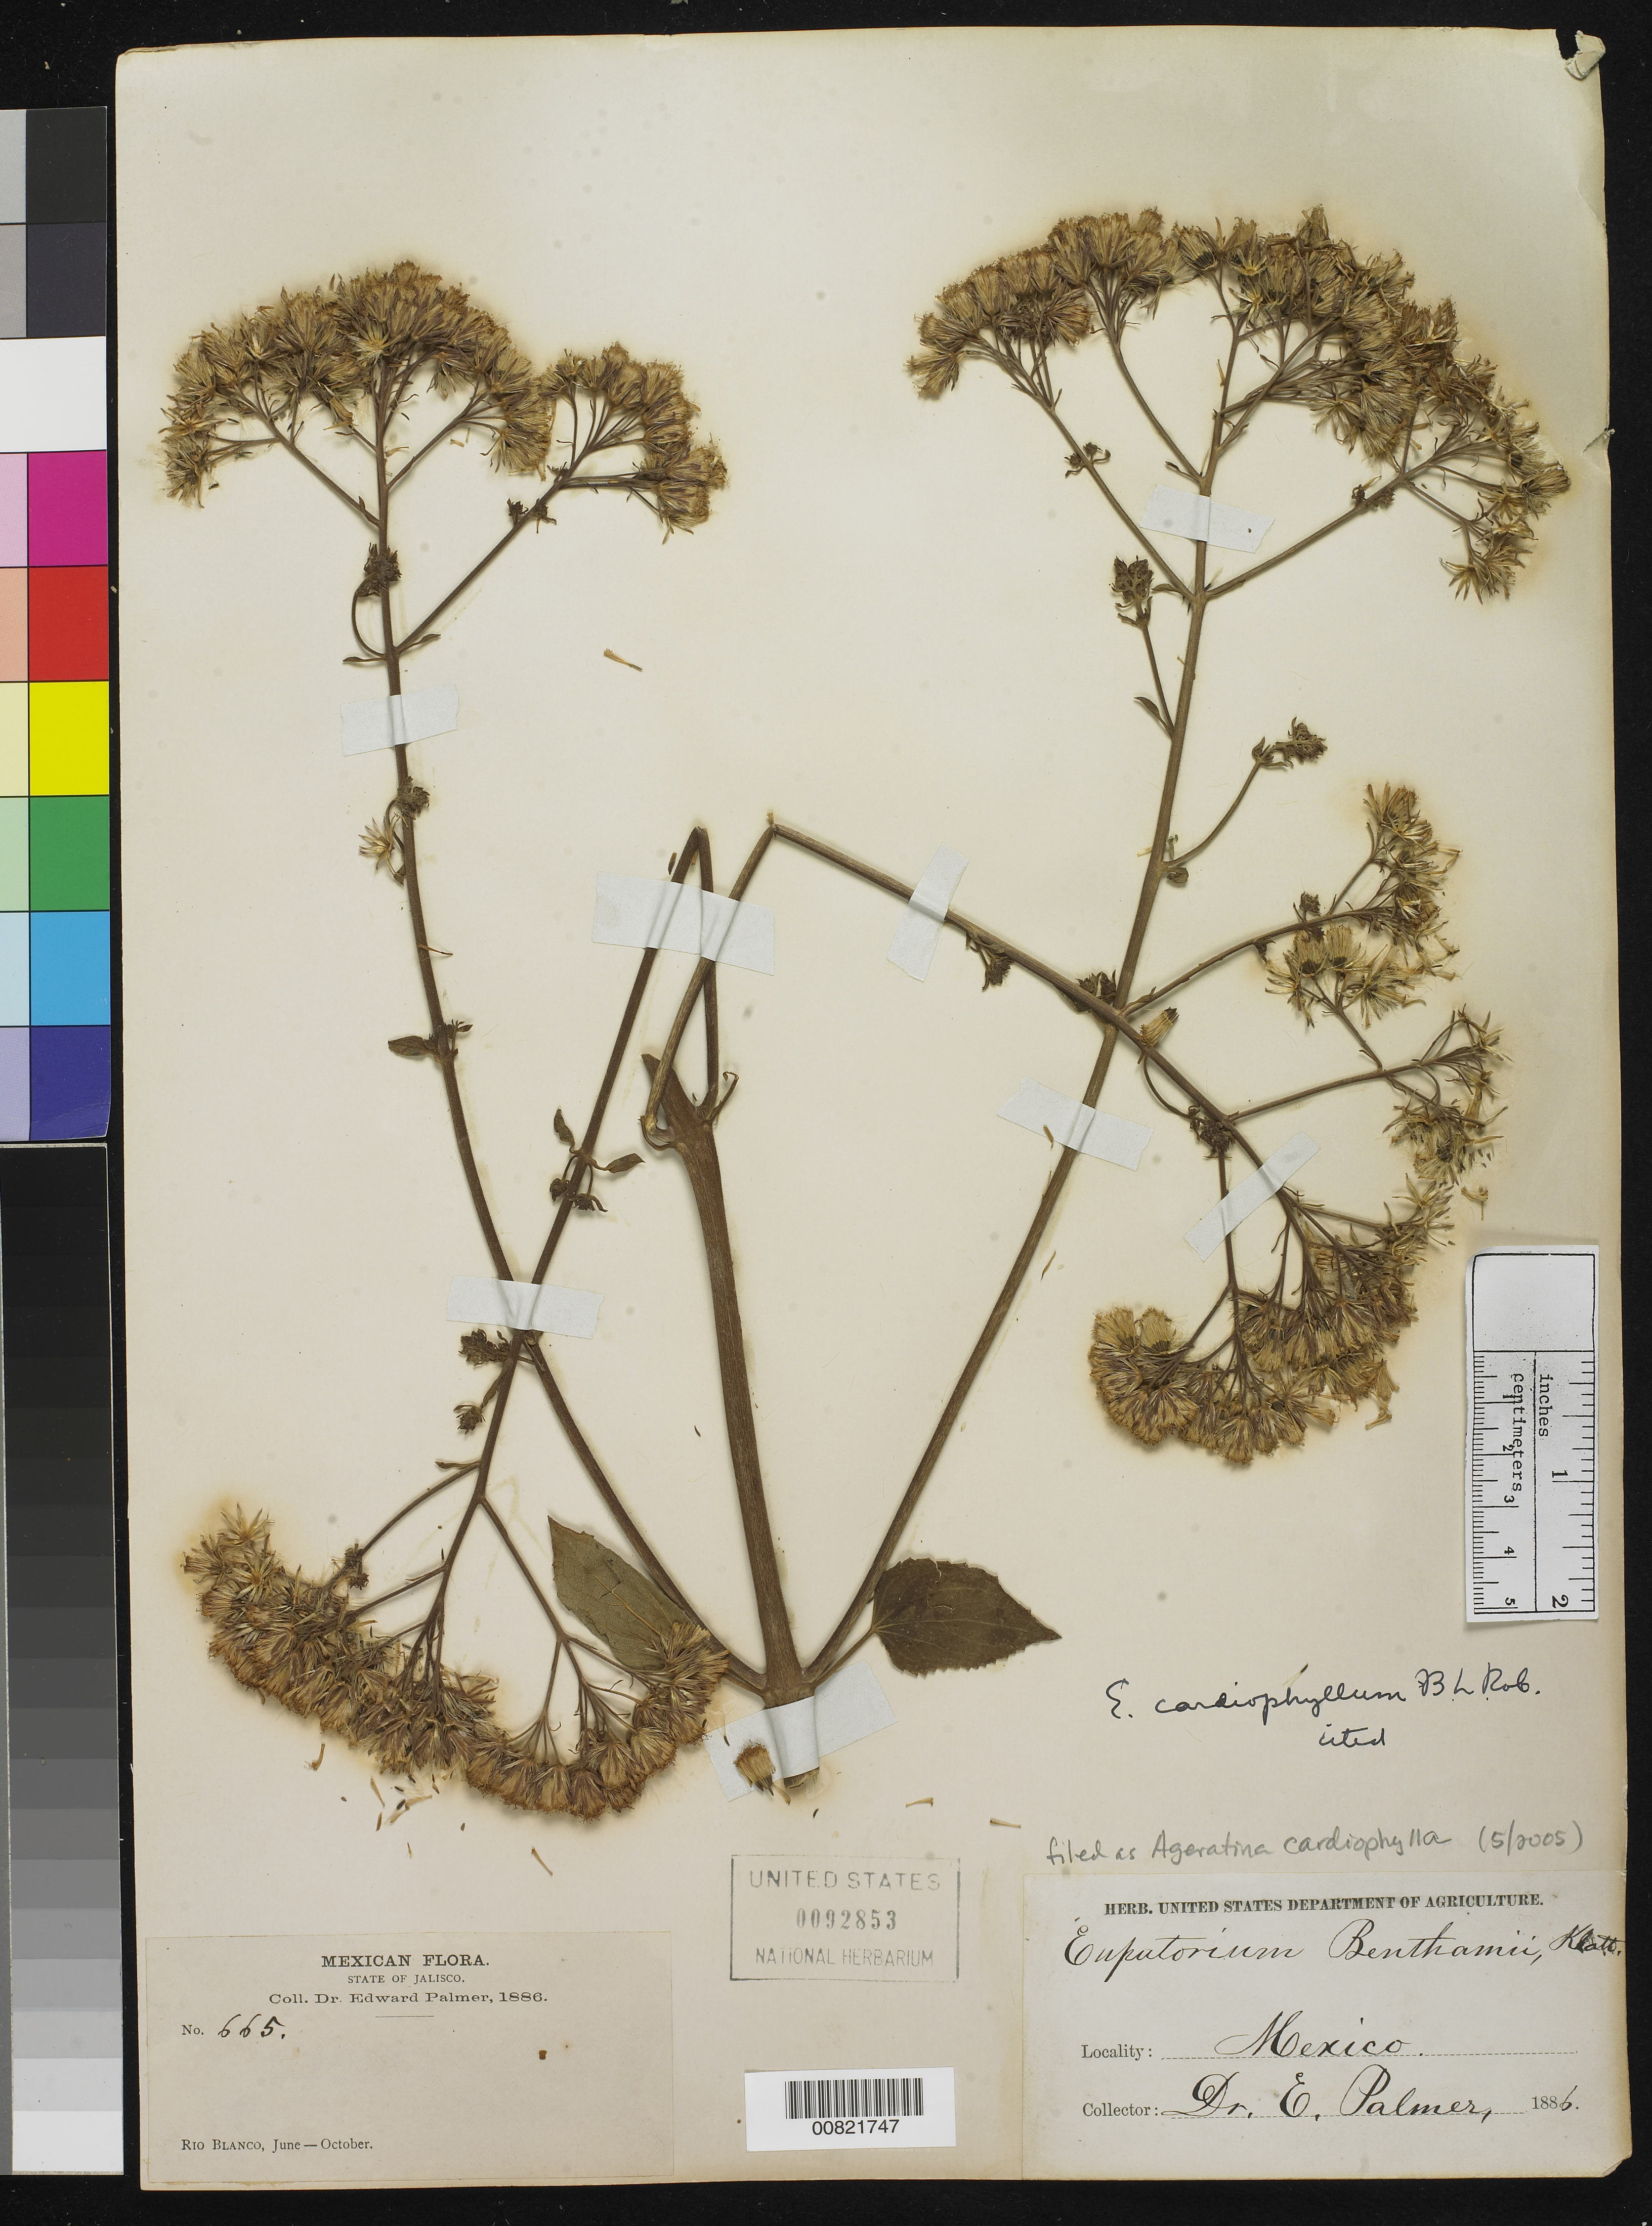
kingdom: Plantae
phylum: Tracheophyta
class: Magnoliopsida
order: Asterales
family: Asteraceae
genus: Ageratina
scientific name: Ageratina cardiophylla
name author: (B.L. Rob.) R.M. King & H. Rob.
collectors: E. Palmer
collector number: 665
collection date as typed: Jun 1886 to -- Oct 1886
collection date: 1886-06/1886-10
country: Mexico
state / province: Jalisco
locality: Río Blanco, Jalisco.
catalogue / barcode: US 92853